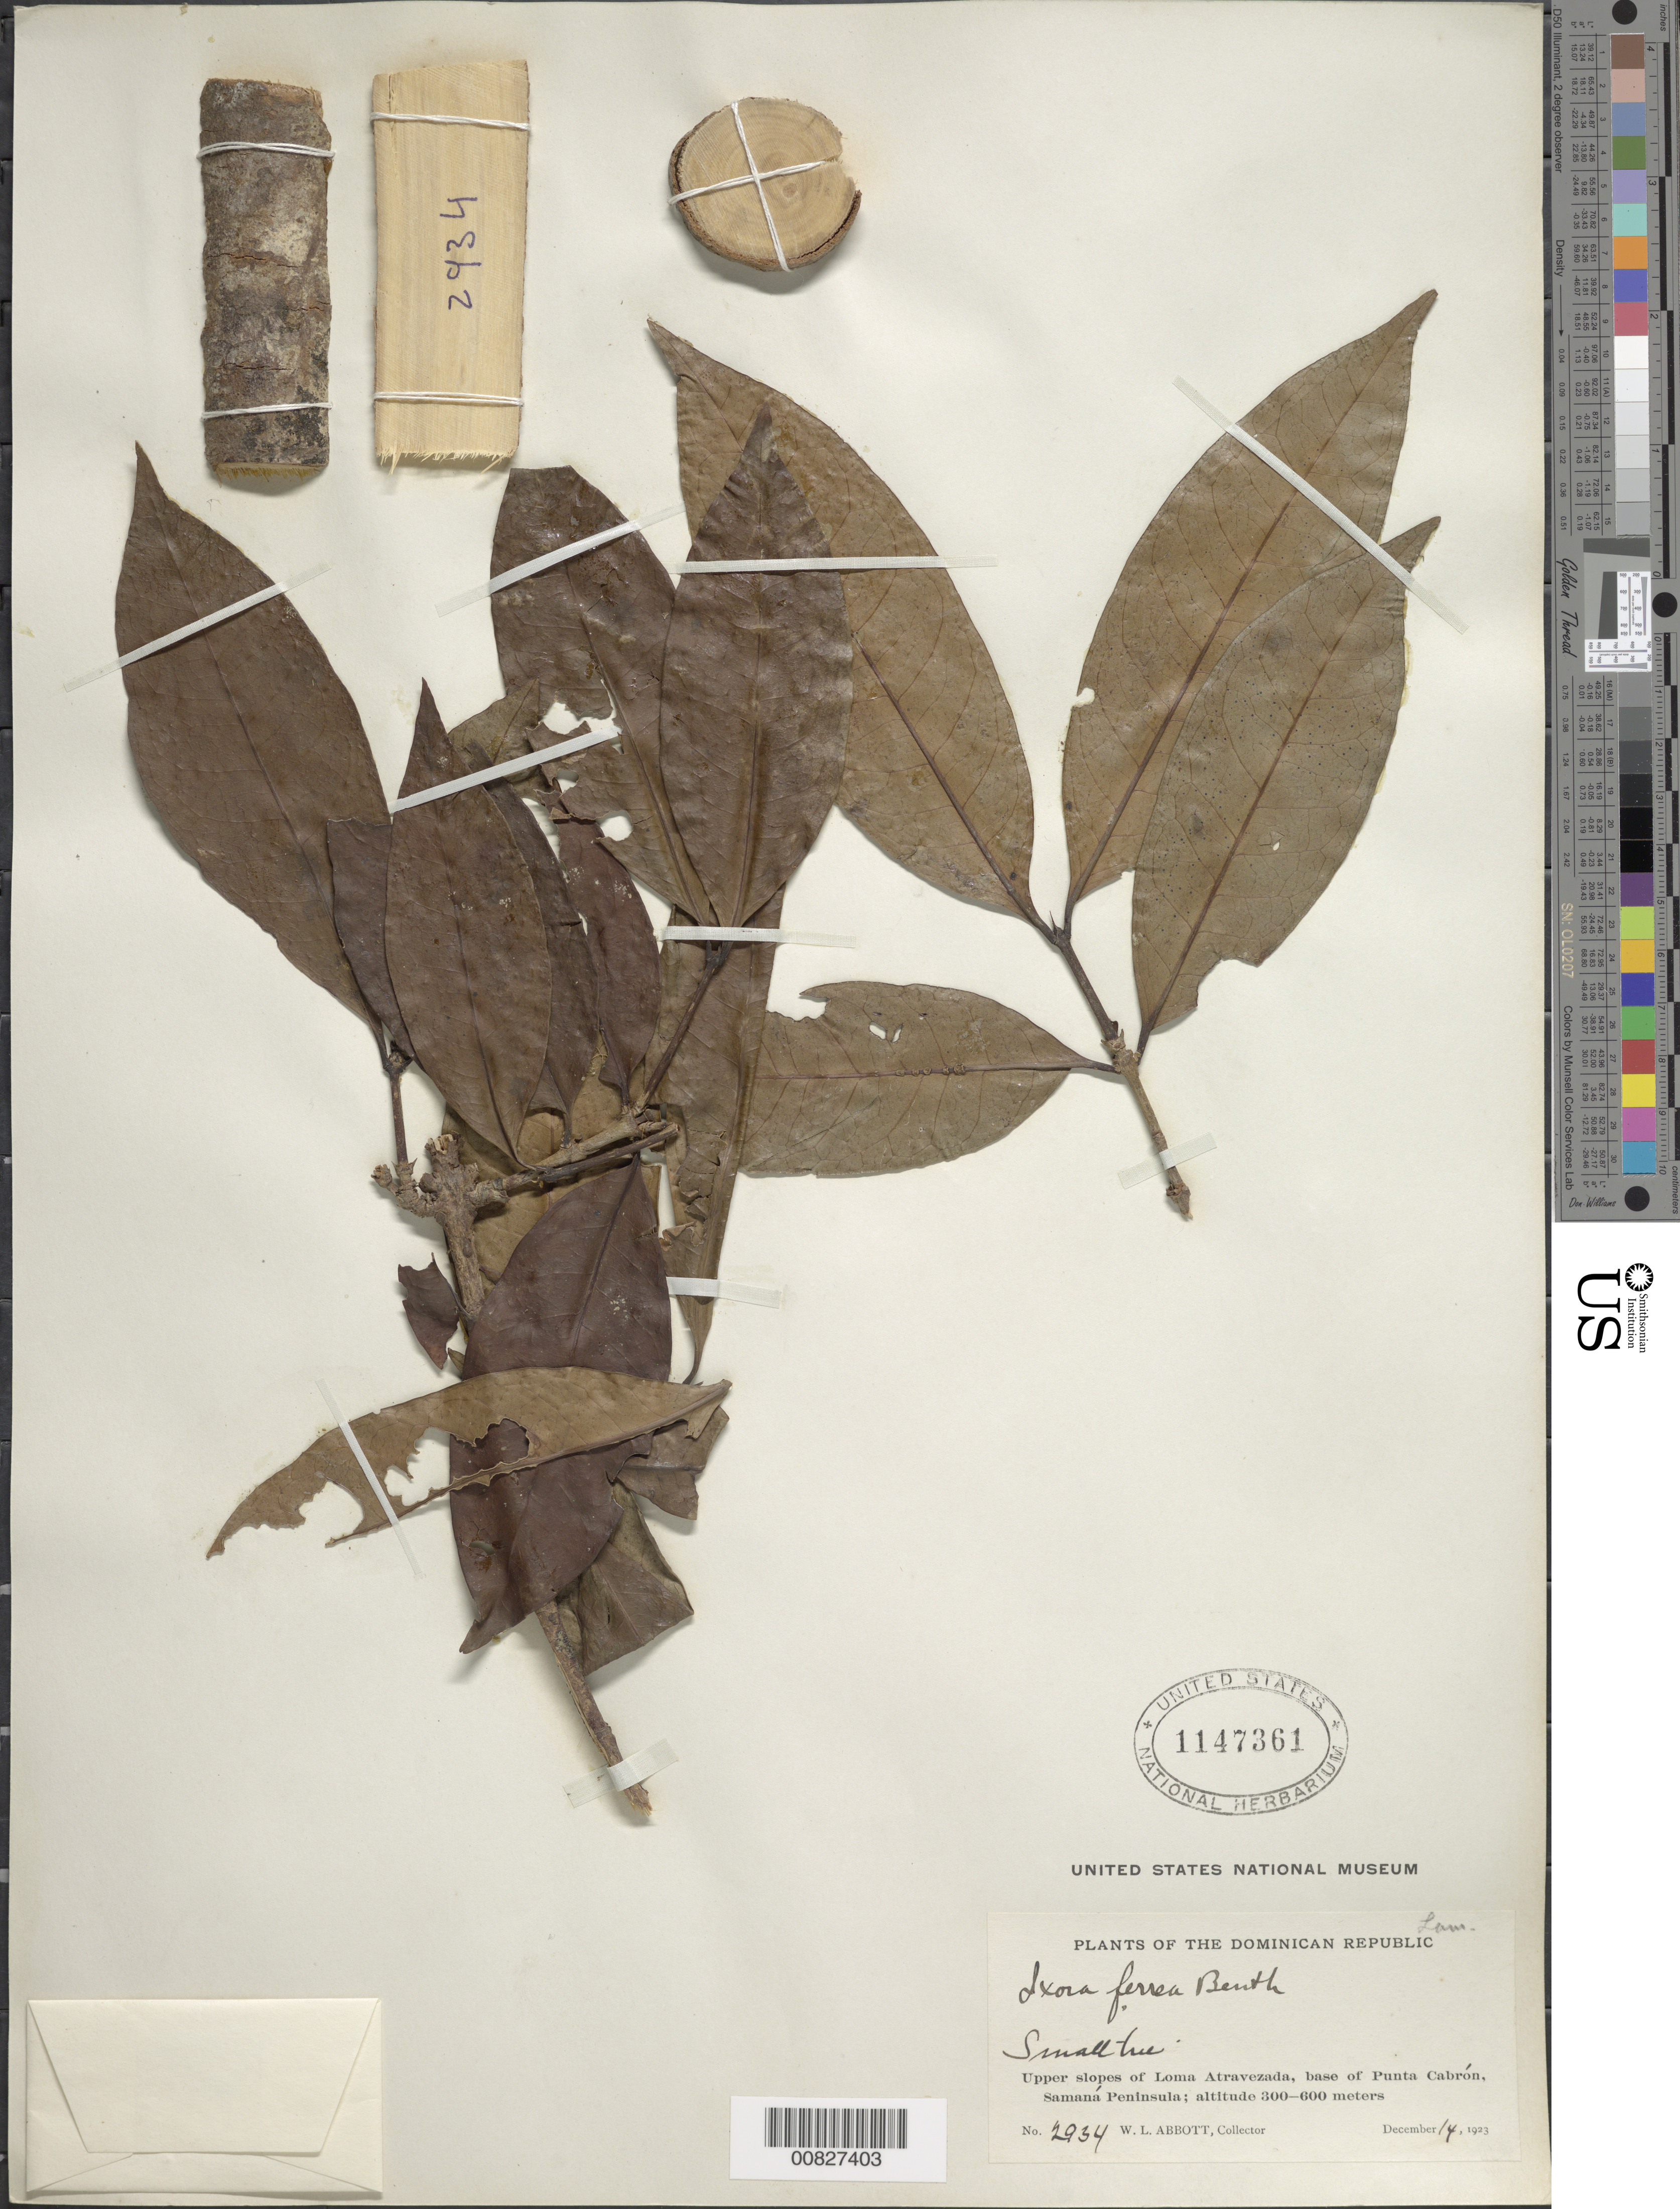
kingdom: Plantae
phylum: Tracheophyta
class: Magnoliopsida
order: Gentianales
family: Rubiaceae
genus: Ixora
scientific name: Ixora ferrea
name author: (Jacq.) Benth.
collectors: W. L. Abbott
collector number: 2934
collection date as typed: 14 Dec 1923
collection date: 1923-12-14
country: Dominican Republic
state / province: Samana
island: Hispaniola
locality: Upper slopes of Loma Atravezada, base of Punta Cabrón, Samaná Peninsula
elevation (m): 300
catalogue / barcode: US 1147361